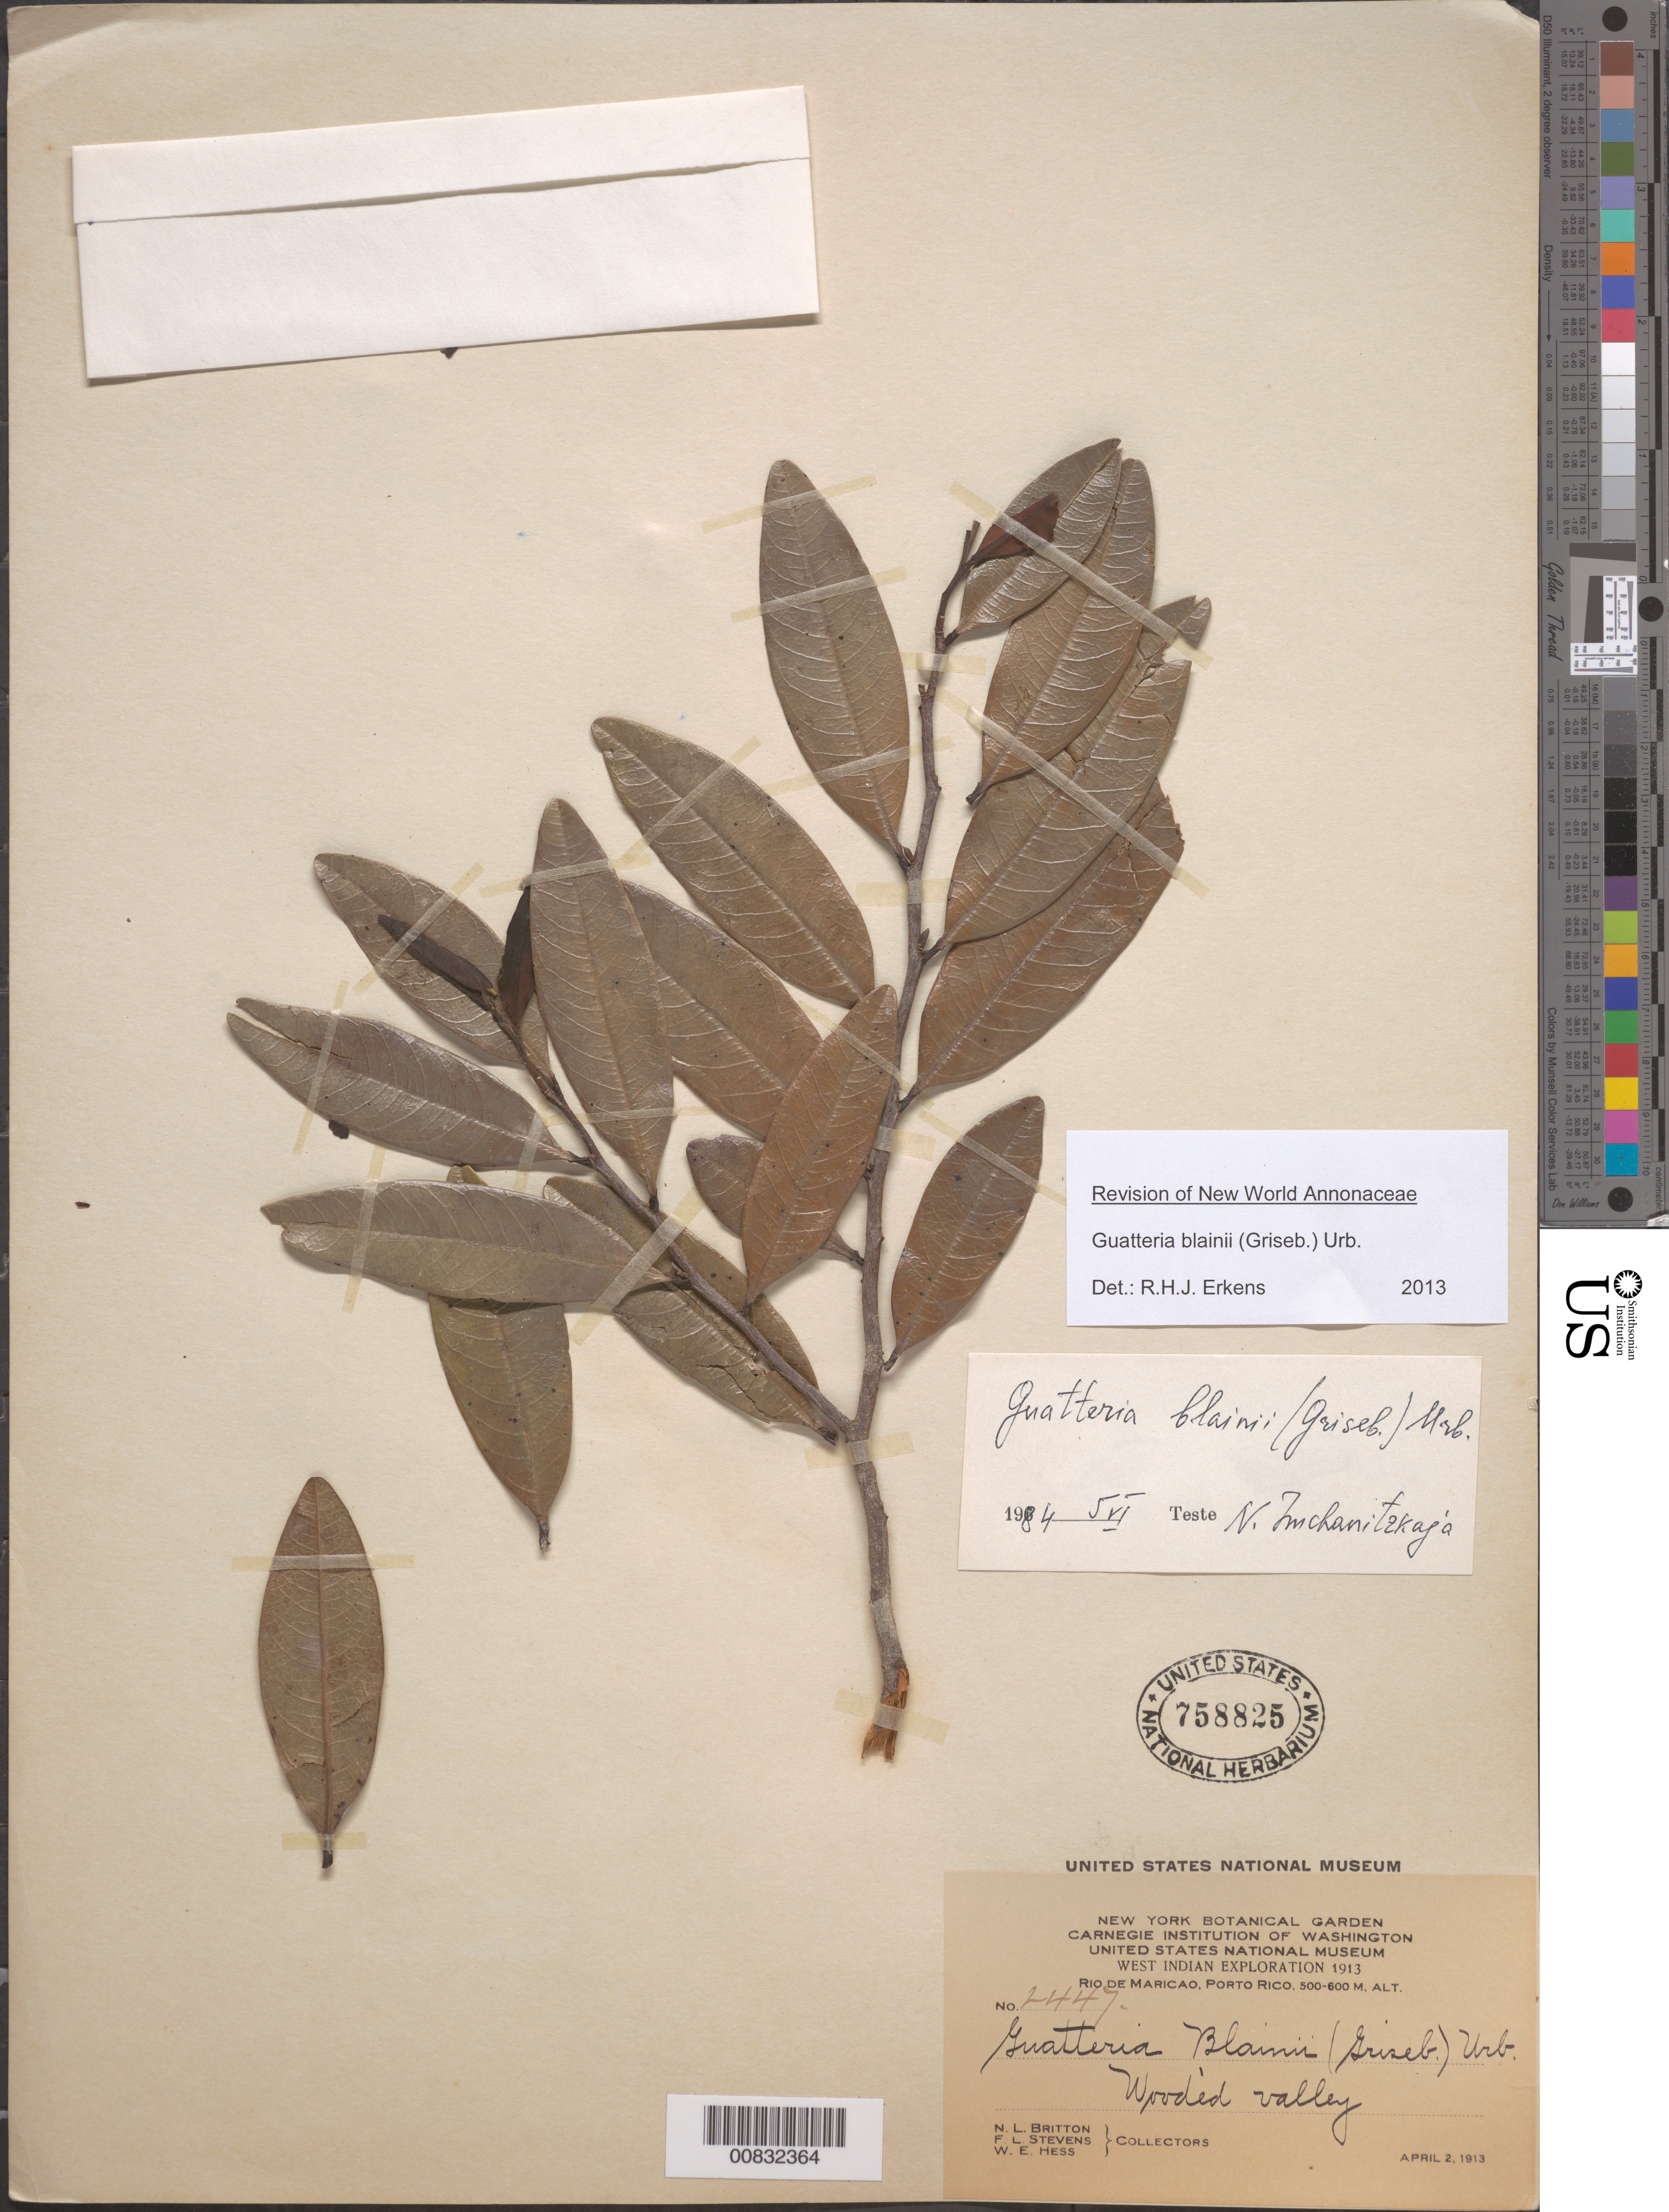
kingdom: Plantae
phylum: Tracheophyta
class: Magnoliopsida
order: Magnoliales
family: Annonaceae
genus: Guatteria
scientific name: Guatteria blainii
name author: (Griseb.) Urb.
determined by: Erkens, R. H. J.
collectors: N. Britton, F. L. Stevens & W. Hess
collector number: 2447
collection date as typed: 02 Apr 1913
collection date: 1913-04-02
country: Puerto Rico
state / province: Maricao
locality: Rio de Maricao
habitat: wooded valley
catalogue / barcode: US 758825